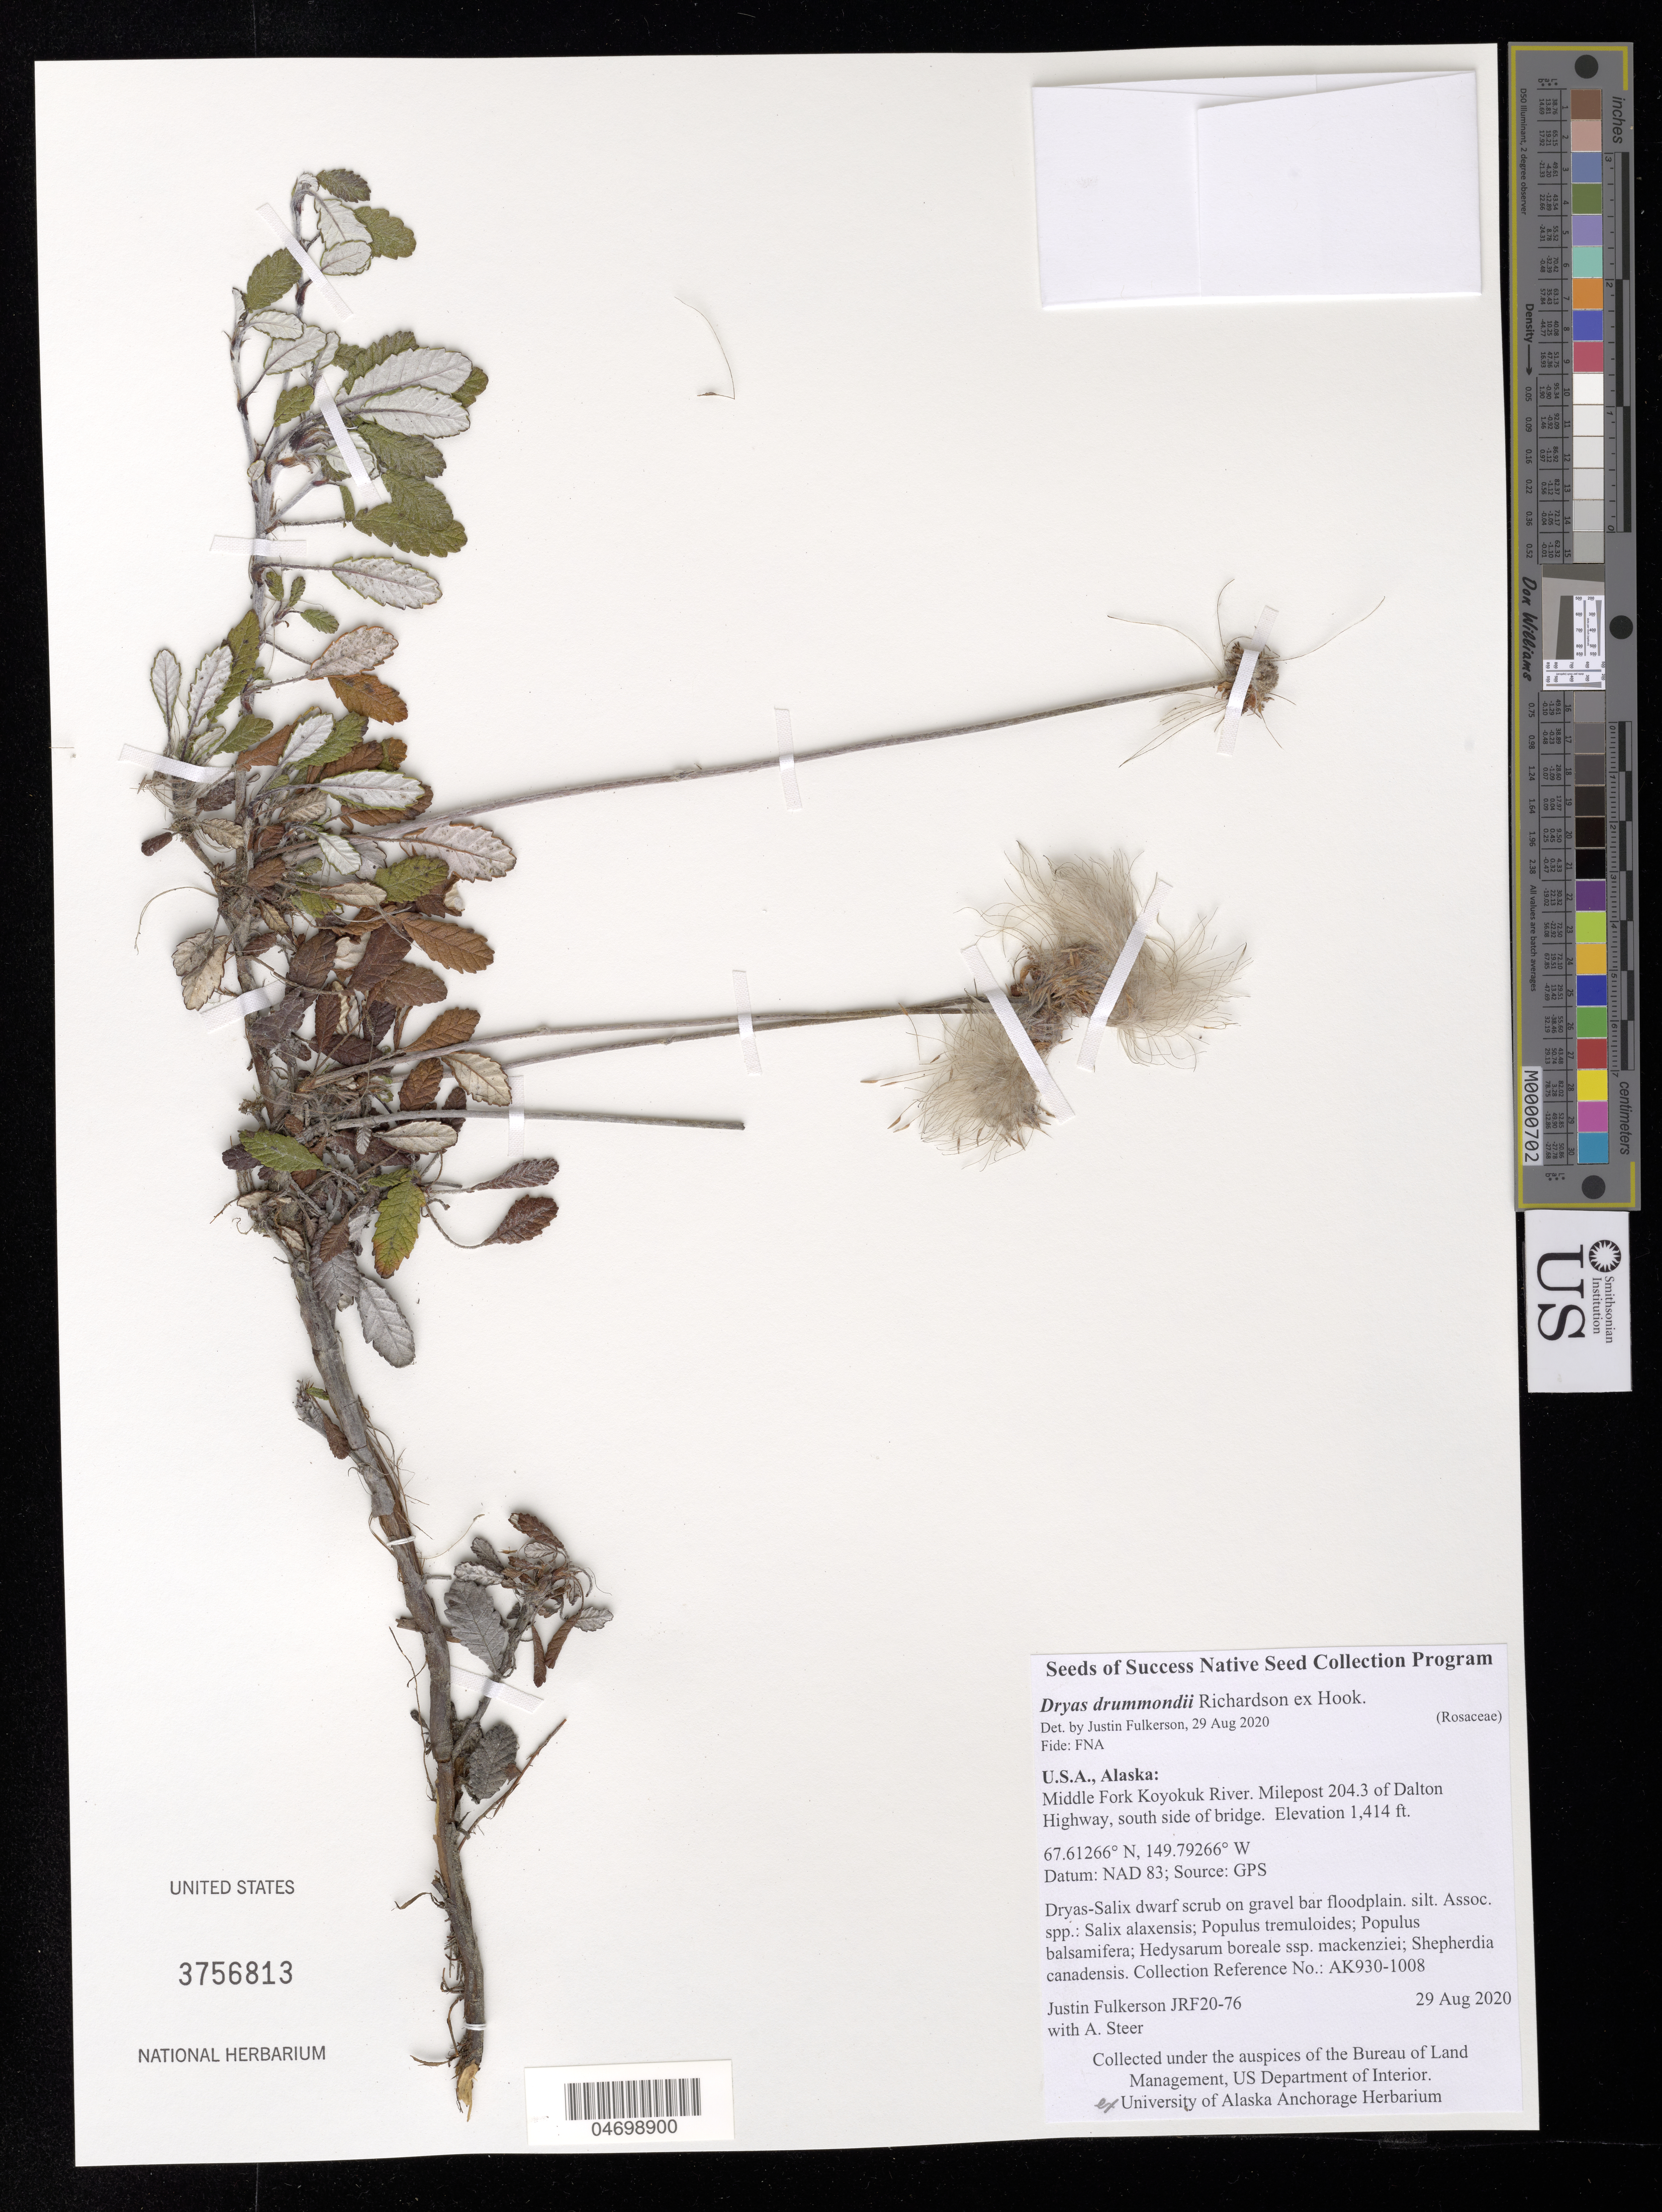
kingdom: Plantae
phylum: Tracheophyta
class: Magnoliopsida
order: Rosales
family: Rosaceae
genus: Dryas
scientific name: Dryas drummondii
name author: Hook. & Richardson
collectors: J. Fulkerson & A. Steer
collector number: AK930-1008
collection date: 2020-08-29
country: United States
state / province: Alaska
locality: Middle Fork Koyokuk River. Milepost 204.3 of Dalton Hwy, south side of bridge.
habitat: Dryas-Salix dwarf scrub on gravel bar floodplain. Silt. With Salix alaxensis, Populus tremuloides, etc.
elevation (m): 431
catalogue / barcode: US 3756813